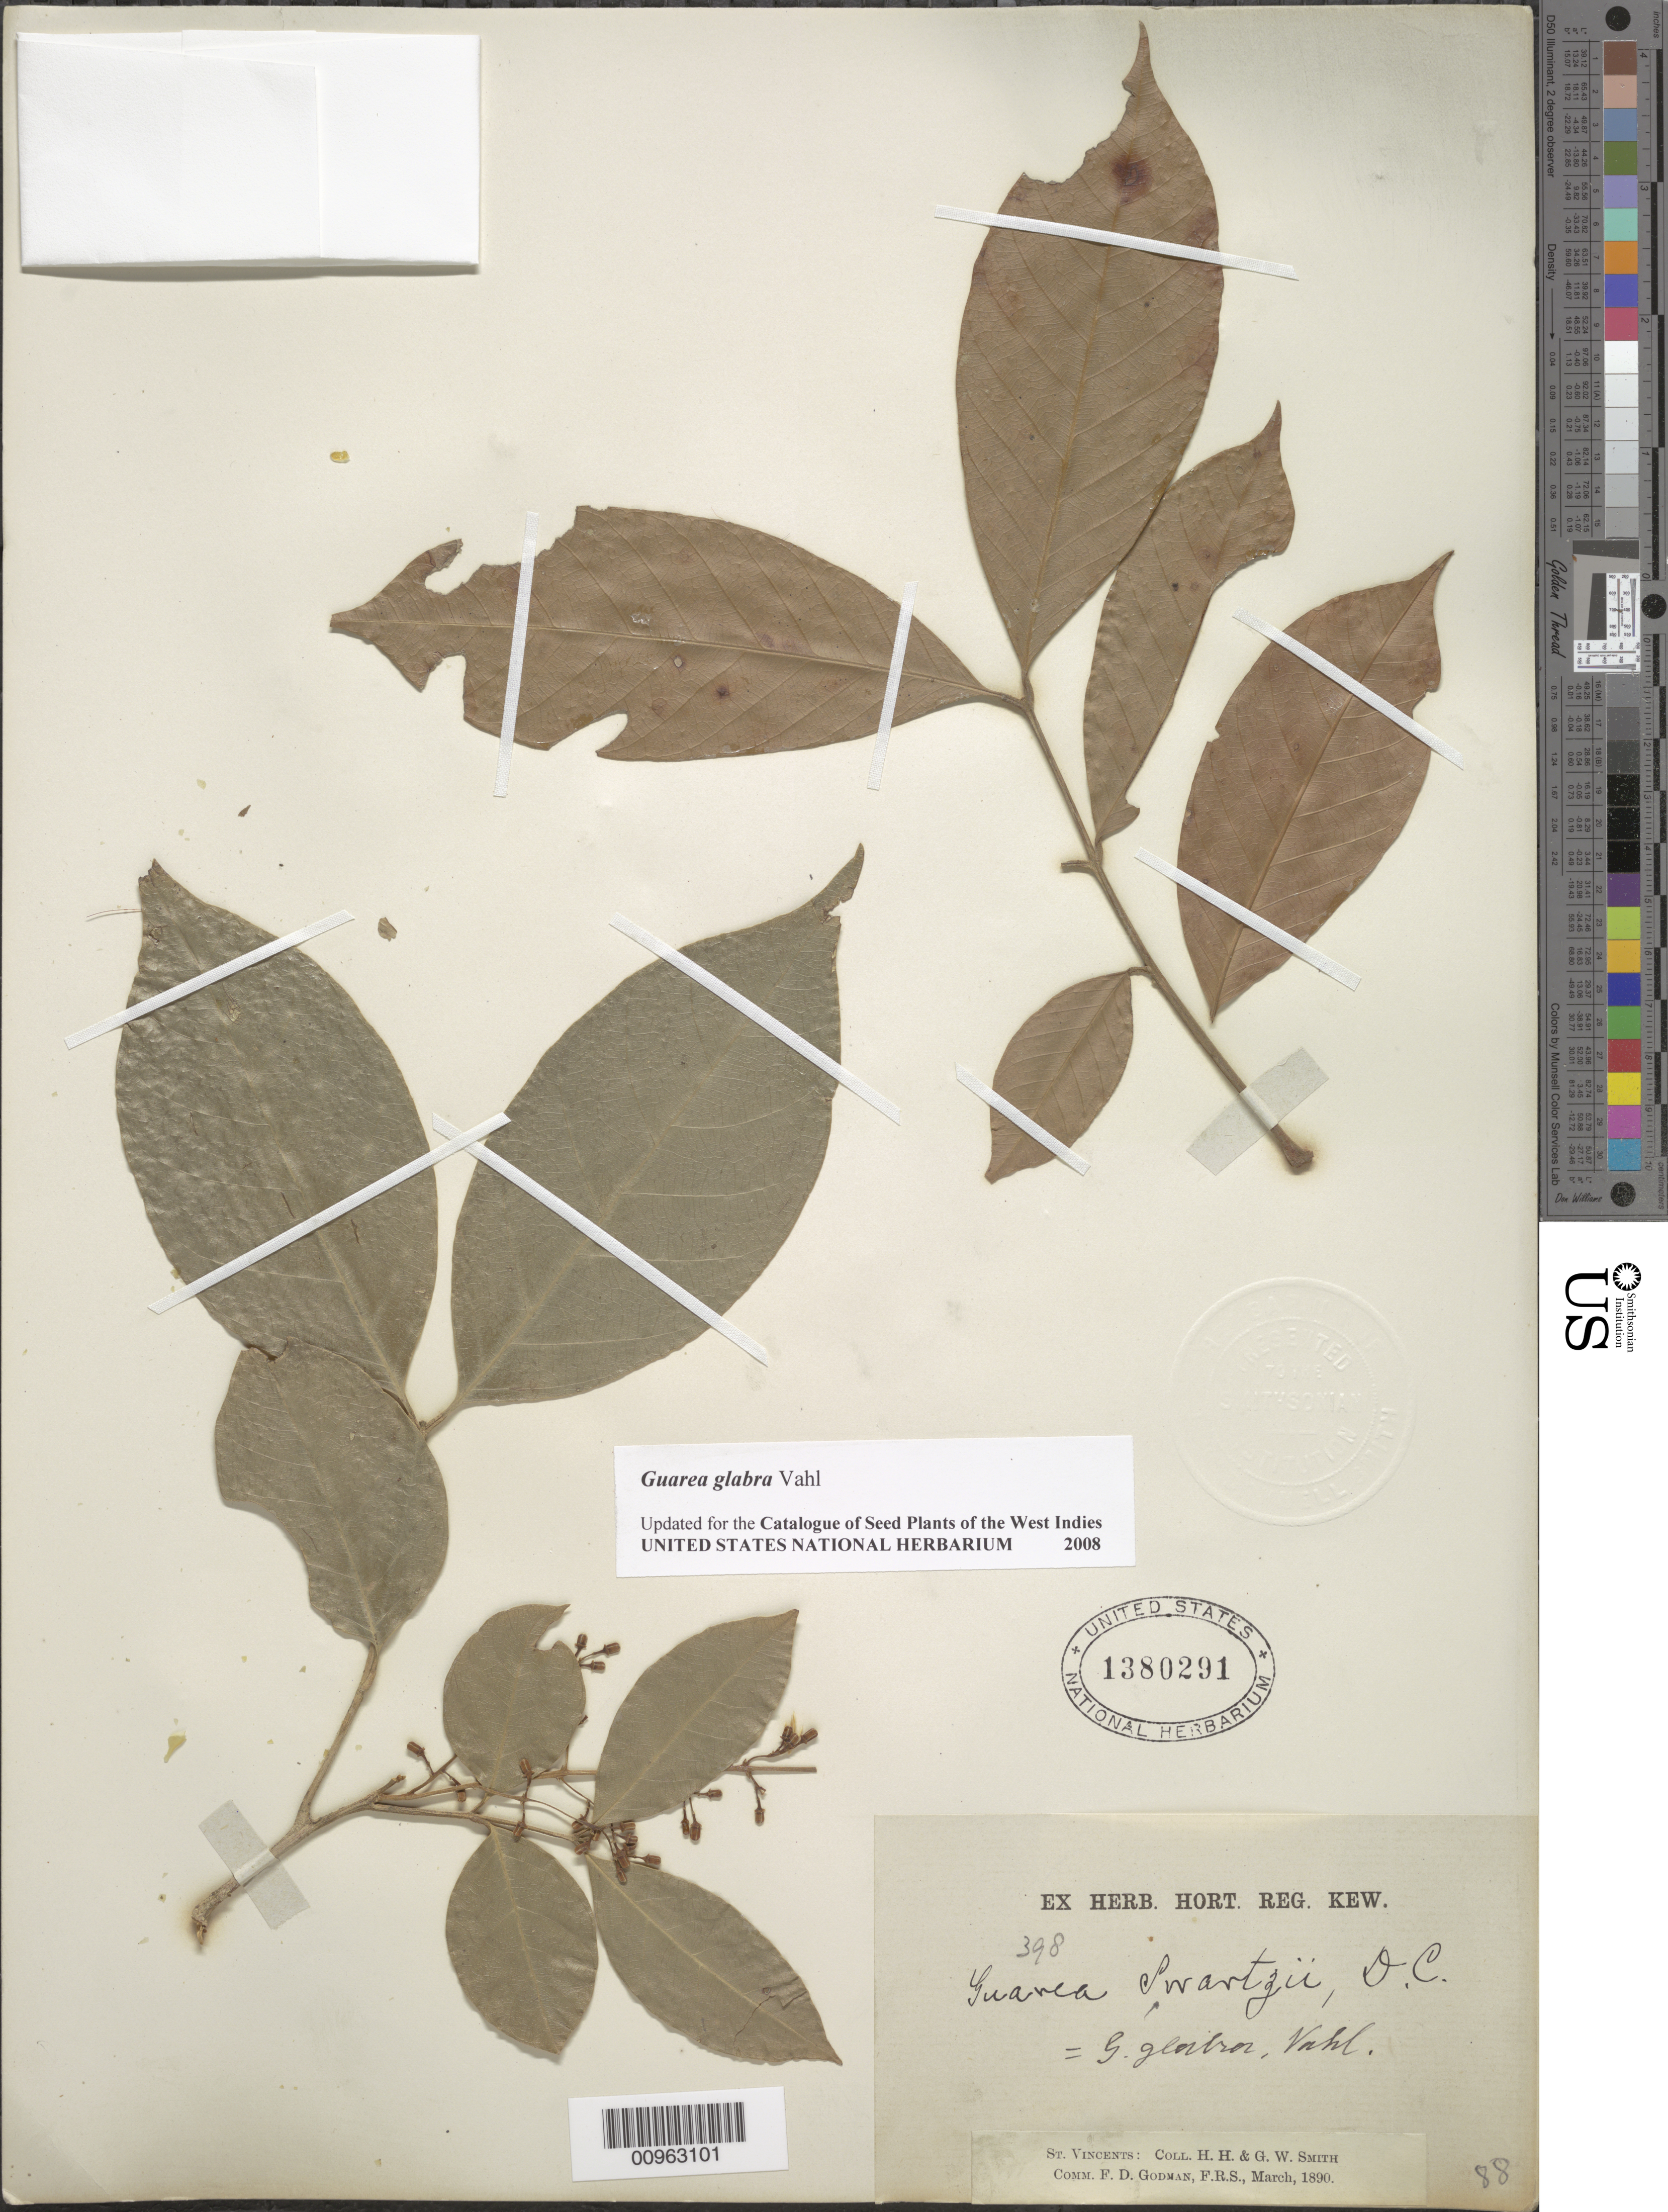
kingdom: Plantae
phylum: Tracheophyta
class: Magnoliopsida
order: Sapindales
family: Meliaceae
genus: Guarea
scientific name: Guarea glabra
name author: Vahl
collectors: H. H. Smith, G. Smith & F. d. C. Godman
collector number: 398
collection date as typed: Mar 1890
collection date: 1890-03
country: St. Vincent - Grenadines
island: St. Vincent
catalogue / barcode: US 1380291